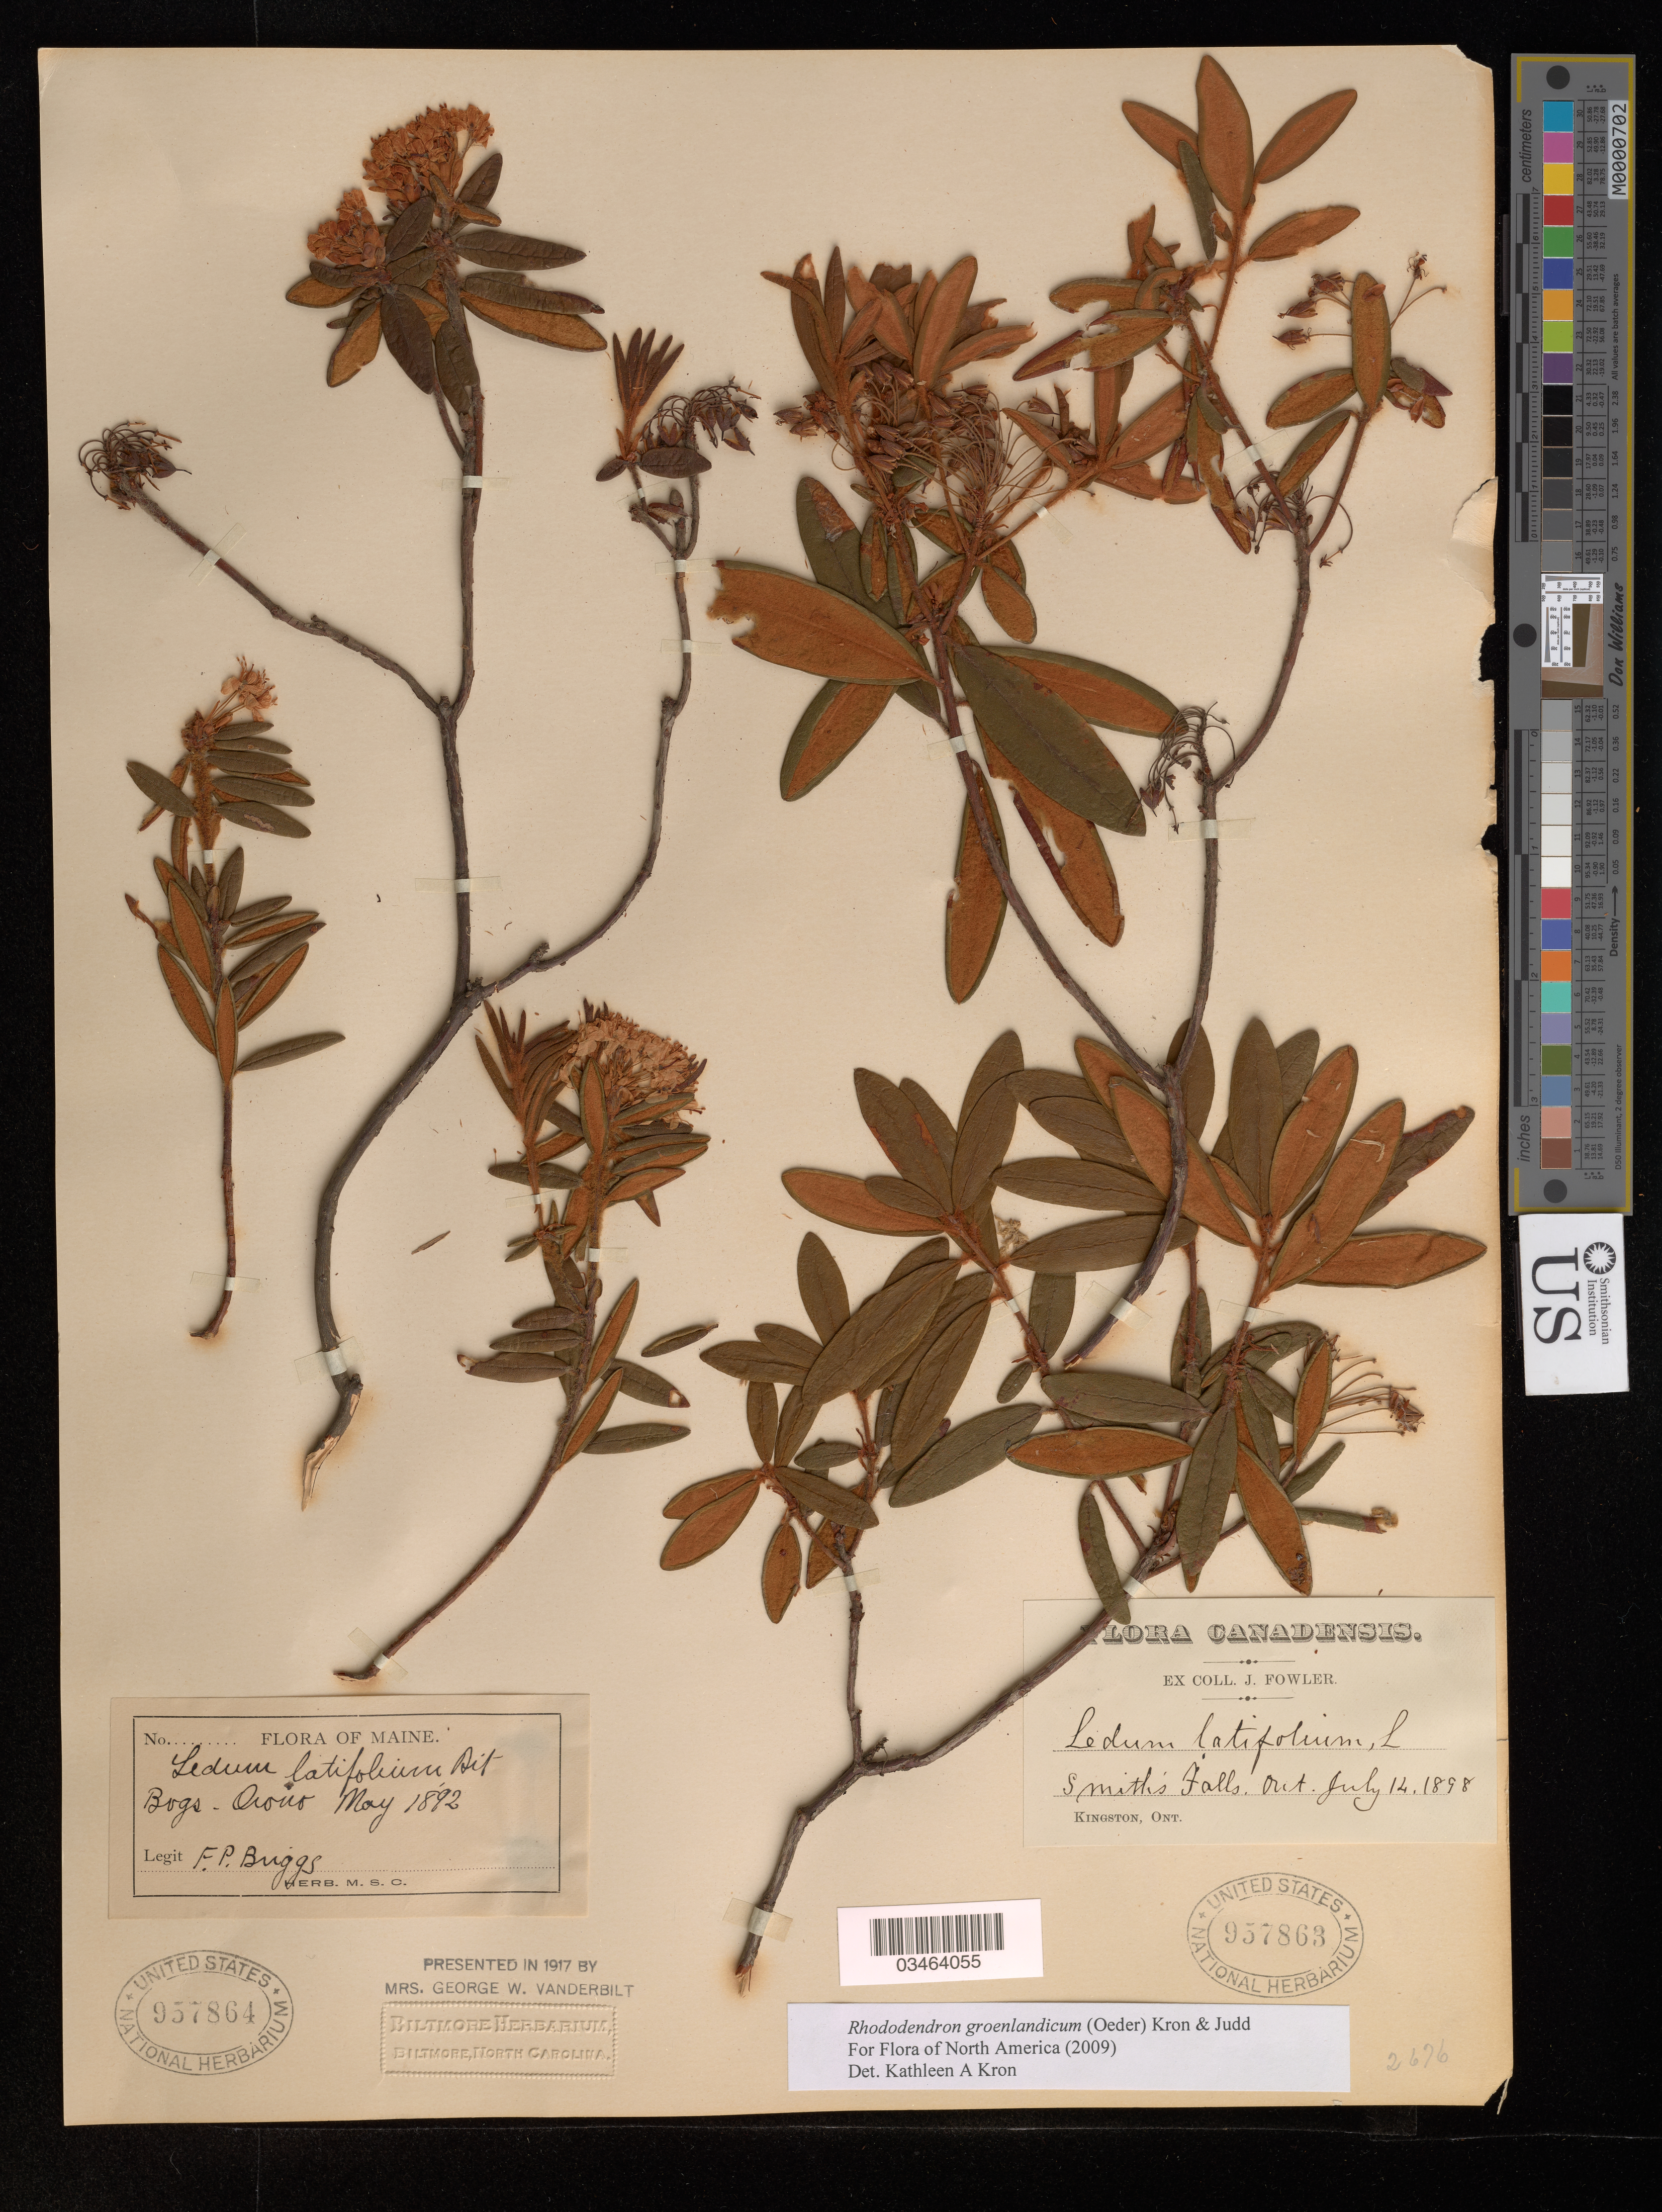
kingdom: Plantae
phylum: Tracheophyta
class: Magnoliopsida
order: Ericales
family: Ericaceae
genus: Rhododendron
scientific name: Rhododendron groenlandicum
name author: (Oeder) Kron & Judd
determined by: Kron, K. A.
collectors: F. Briggs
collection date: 1892-05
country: United States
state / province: Maine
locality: North American. Orono.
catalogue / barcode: US 957864-2